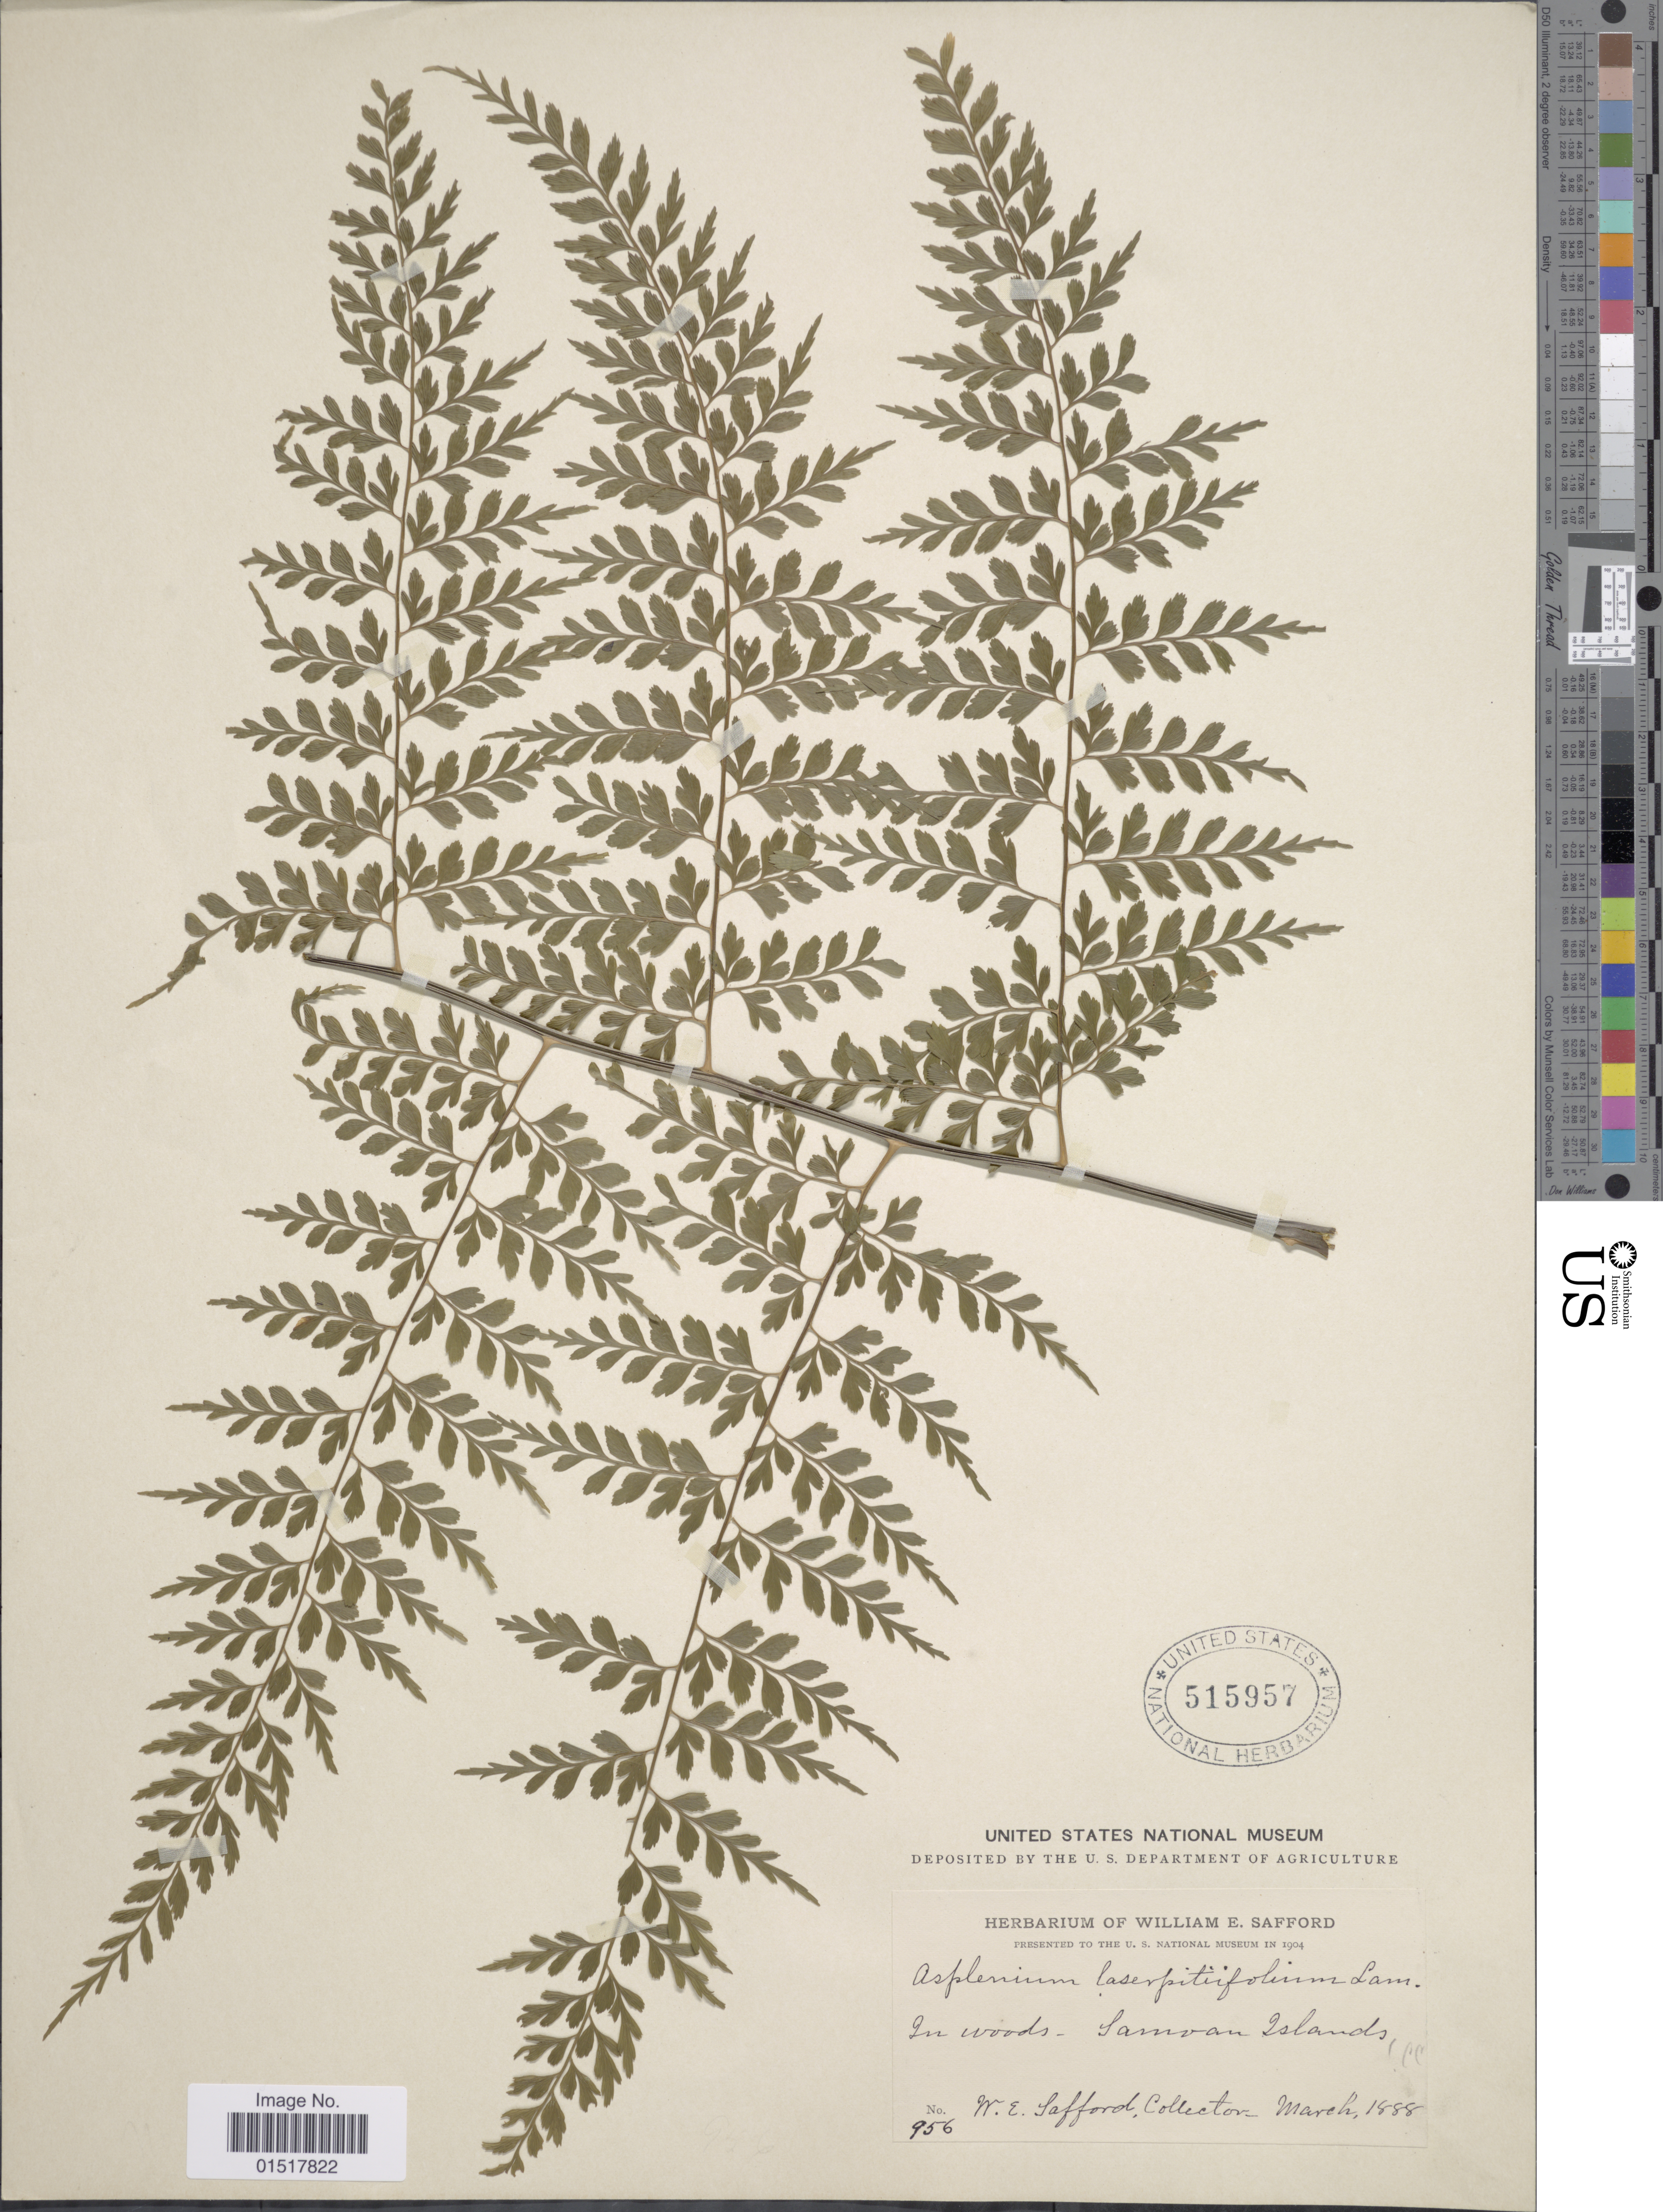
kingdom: Plantae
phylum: Tracheophyta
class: Polypodiopsida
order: Polypodiales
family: Aspleniaceae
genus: Asplenium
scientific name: Asplenium laserpitiifolium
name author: Lam.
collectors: W. E. Safford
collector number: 956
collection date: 1888-03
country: American Samoa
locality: Samoan Islands.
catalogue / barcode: US 515957